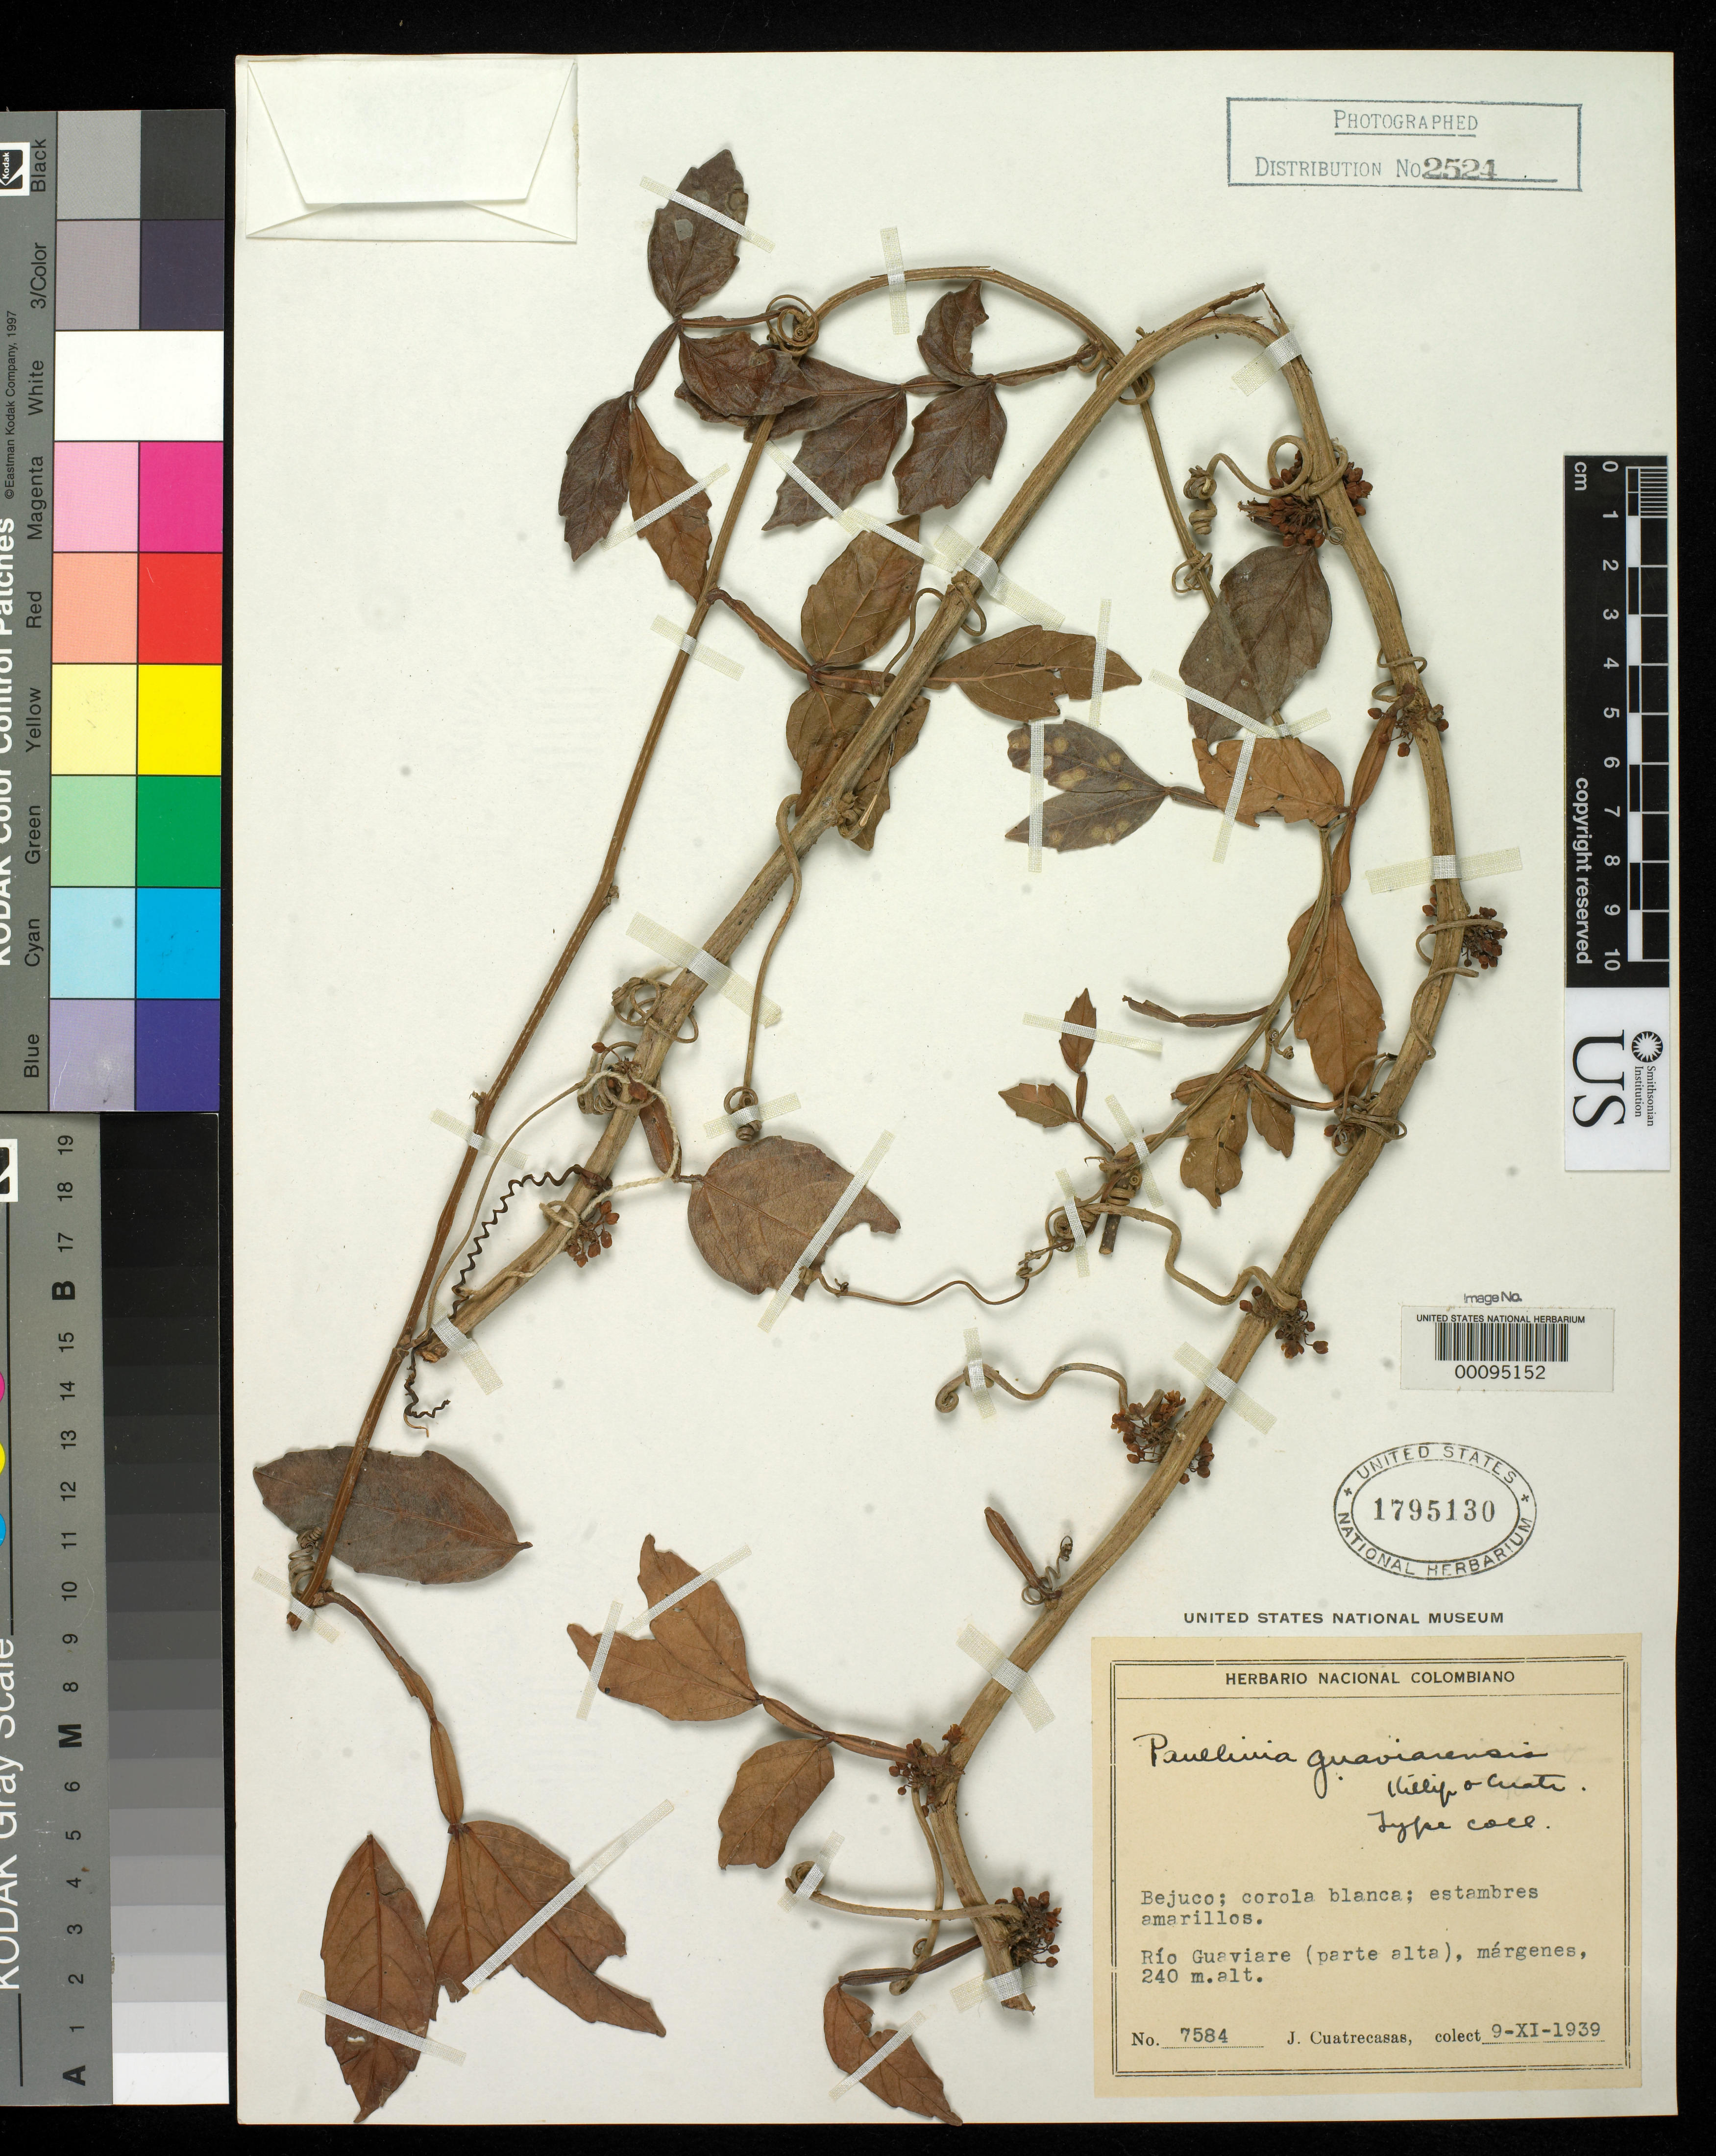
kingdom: Plantae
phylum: Tracheophyta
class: Magnoliopsida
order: Sapindales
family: Sapindaceae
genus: Paullinia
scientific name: Paullinia guaviarensis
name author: Killip & Cuatrec.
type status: Isotype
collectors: J. Cuatrecasas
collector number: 7584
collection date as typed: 09 Nov 1939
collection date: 1939-11-09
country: Colombia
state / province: Vaupés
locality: Rio Guaviare.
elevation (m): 240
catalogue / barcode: US 1795130